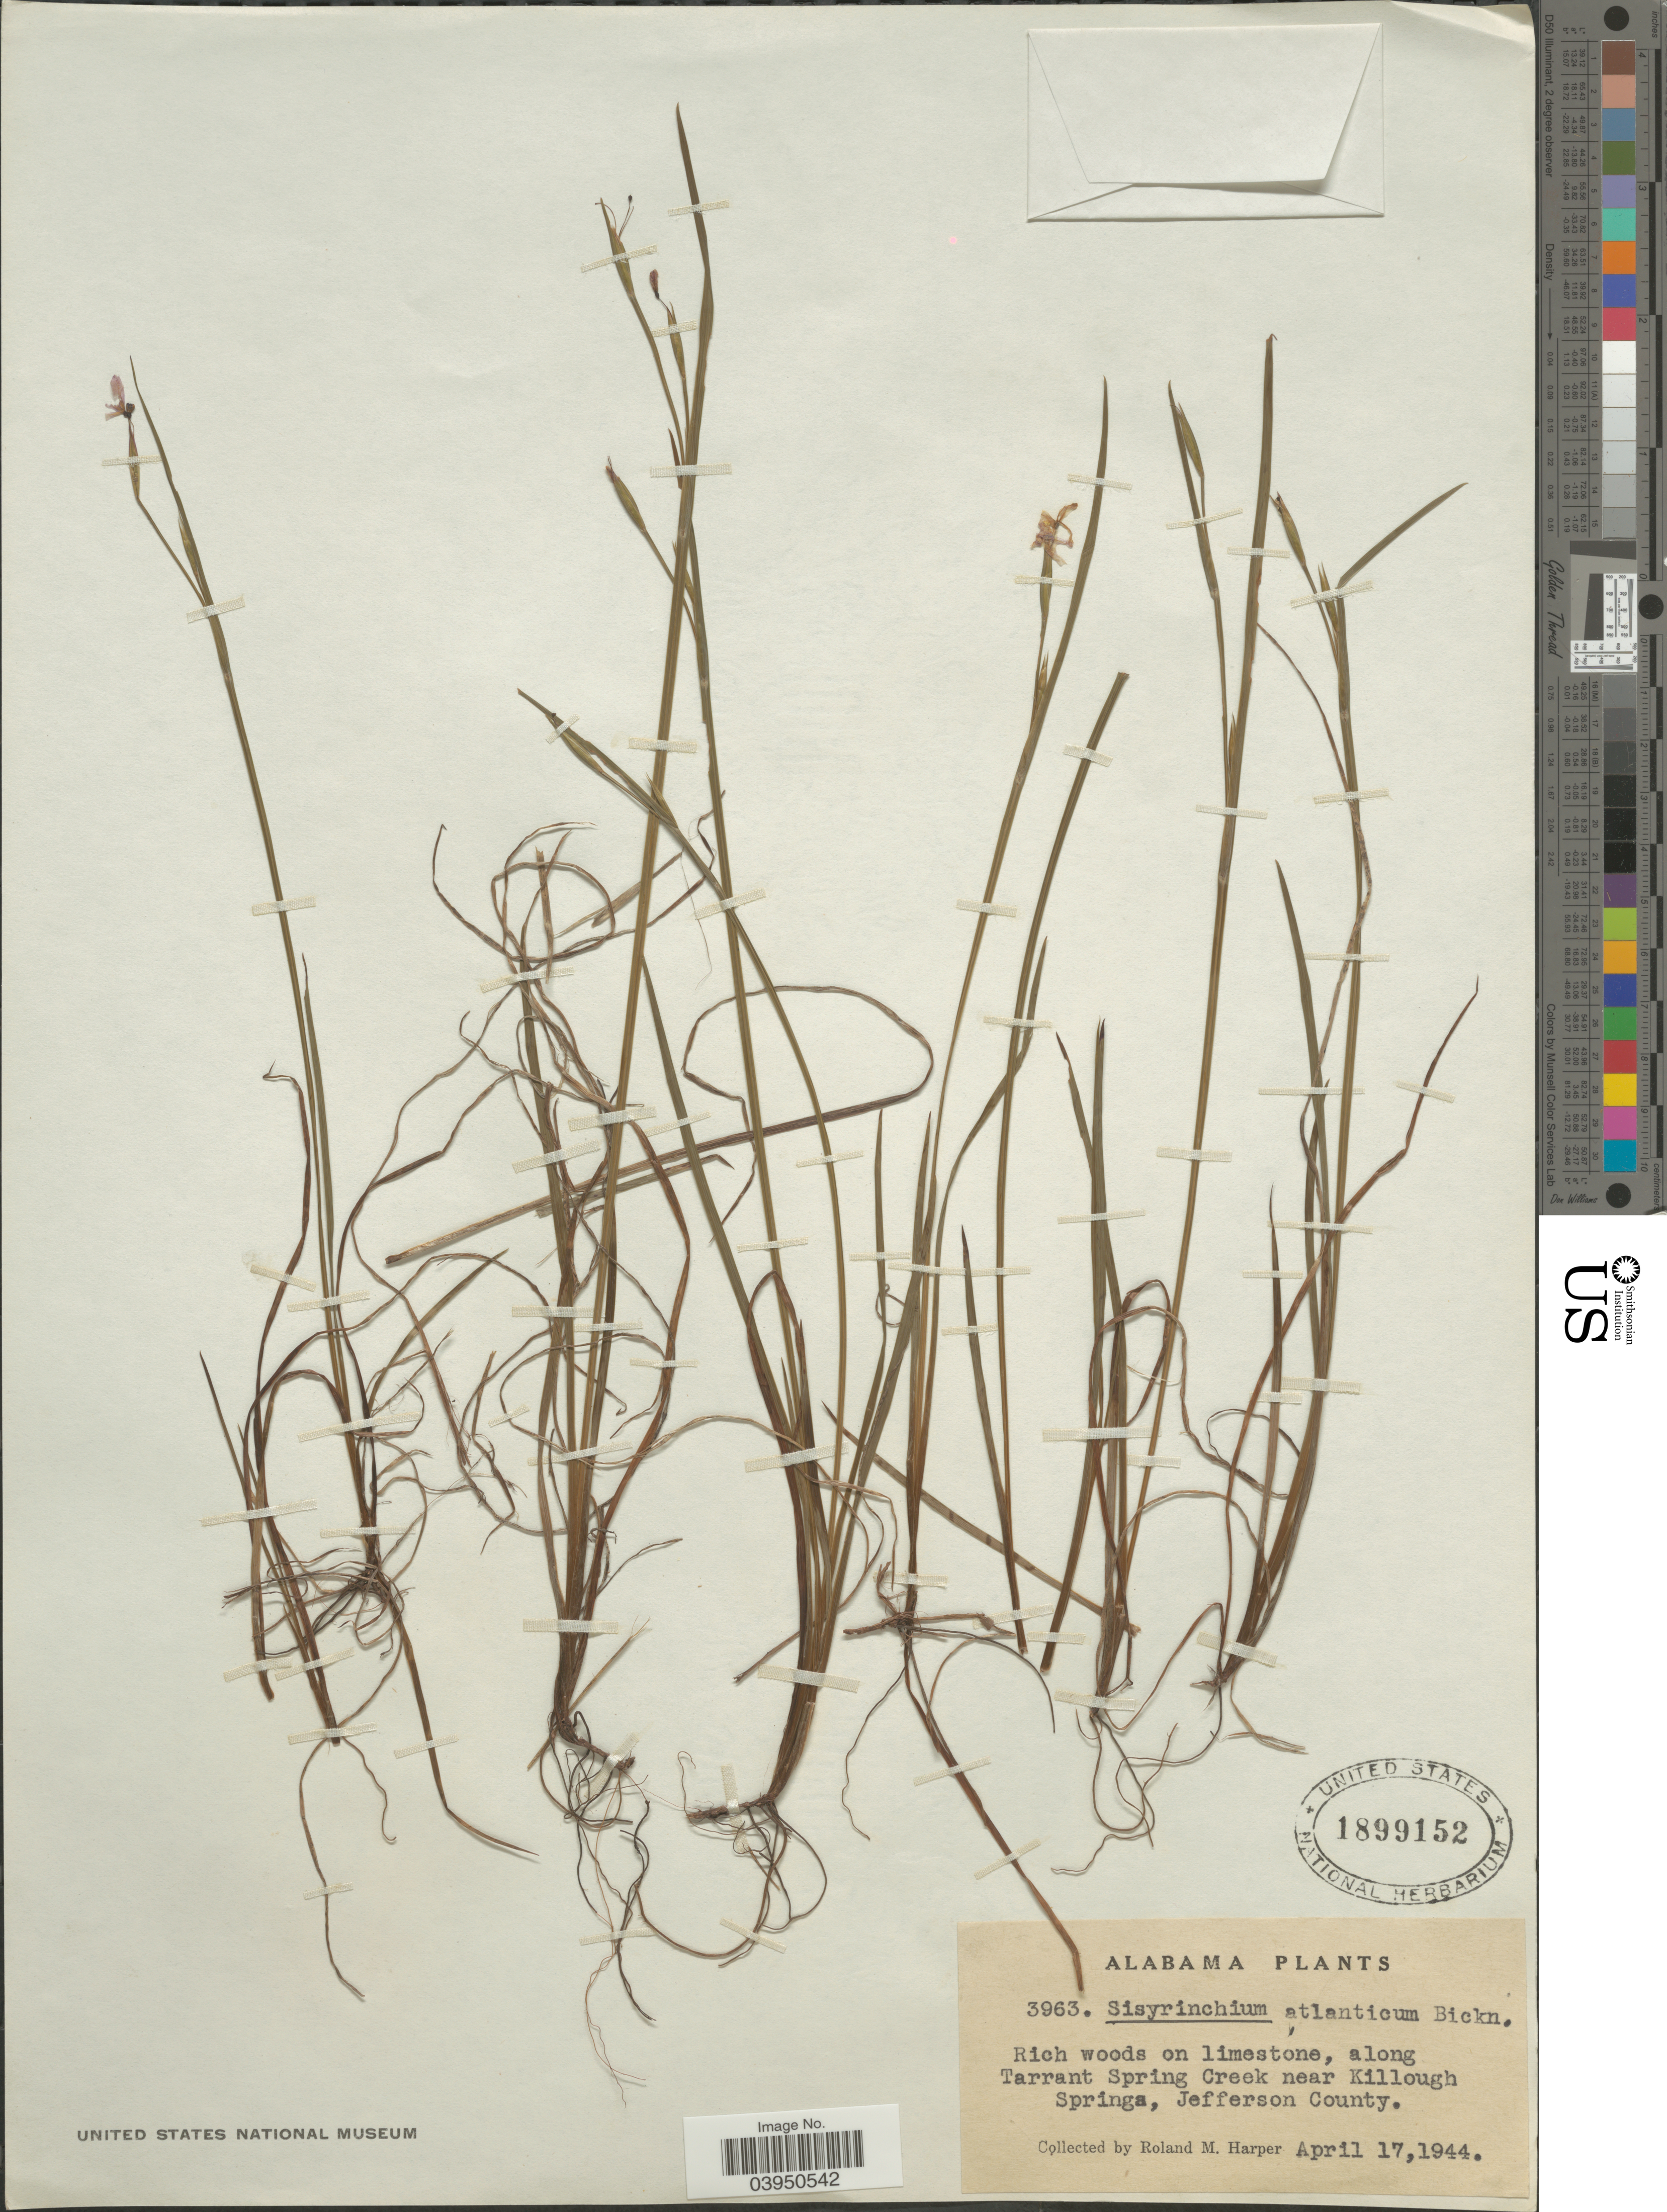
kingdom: Plantae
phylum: Tracheophyta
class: Liliopsida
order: Asparagales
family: Iridaceae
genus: Sisyrinchium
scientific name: Sisyrinchium atlanticum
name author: E.P. Bicknell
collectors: R. M. Harper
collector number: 3963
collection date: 1944-04-17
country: United States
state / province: Alabama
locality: Along Tarrant Spring Creek near Killough Springs, Jefferson County.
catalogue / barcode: US 1899152